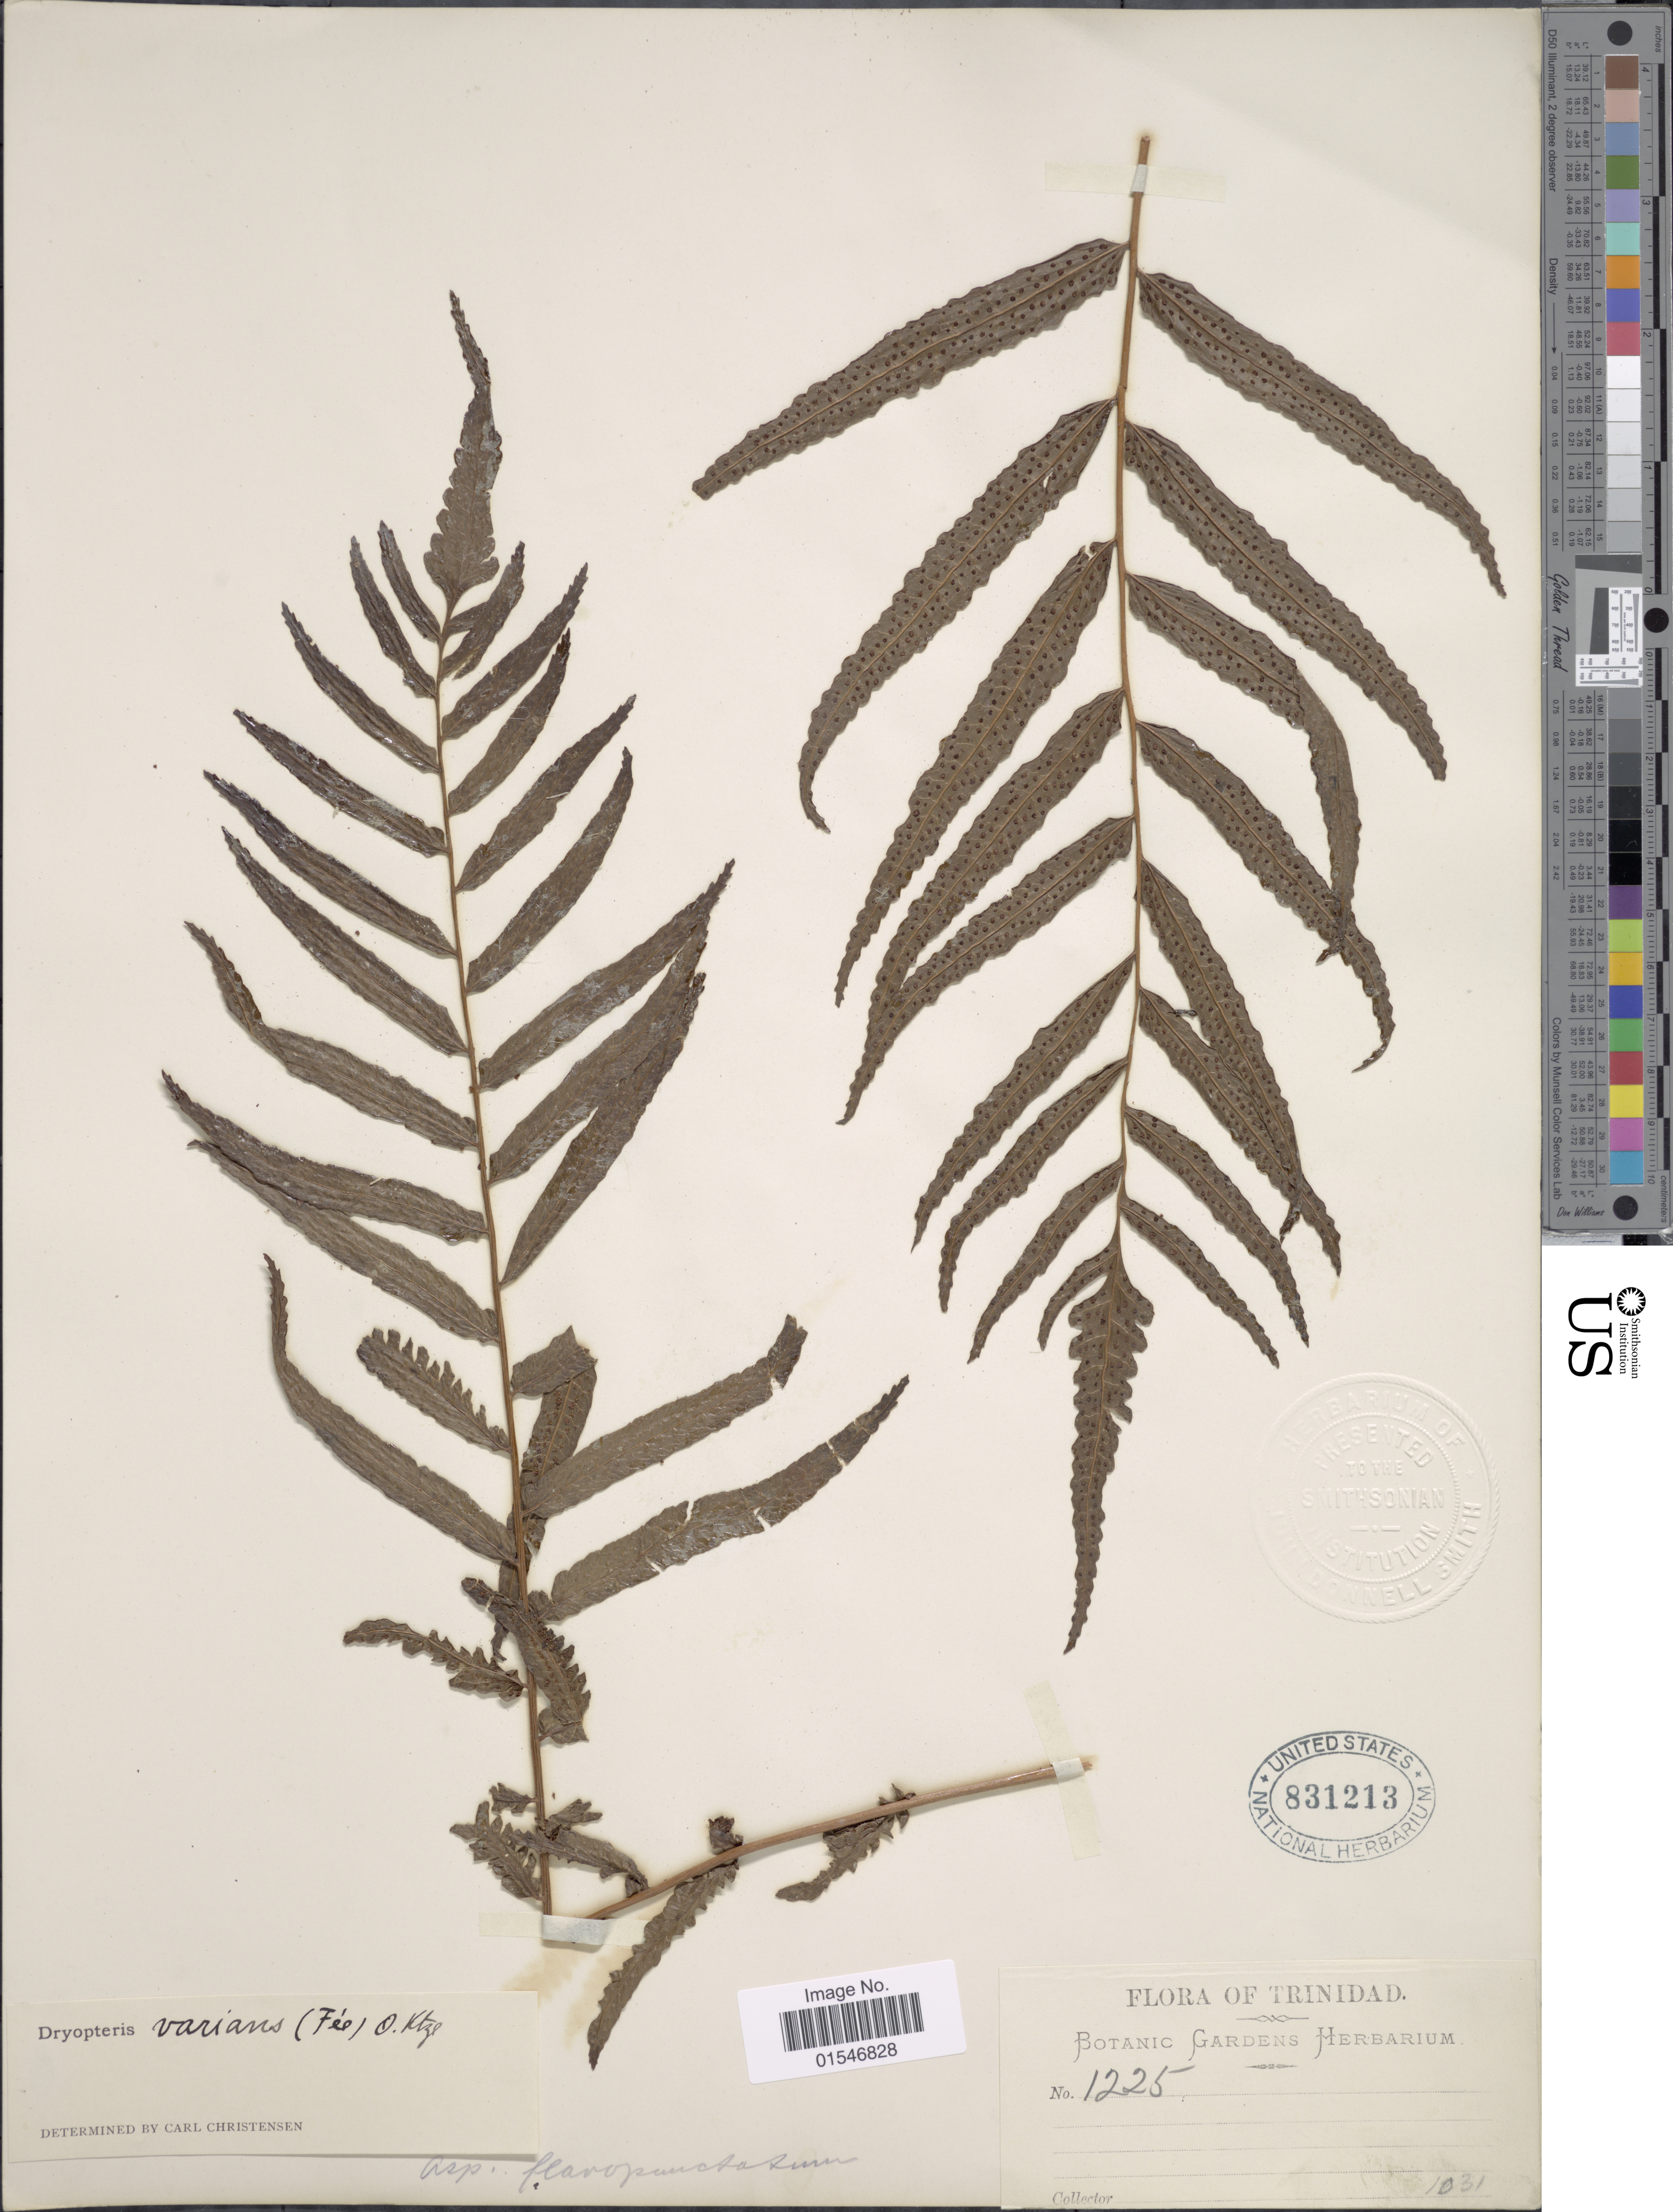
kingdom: Plantae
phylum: Tracheophyta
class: Polypodiopsida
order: Polypodiales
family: Dryopteridaceae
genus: Cyclodium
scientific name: Cyclodium varians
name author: (Fée) A.R. Sm.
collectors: Botanic Gardens Herbarium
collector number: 1225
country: Trinidad and Tobago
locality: Trinidad.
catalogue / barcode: US 831213